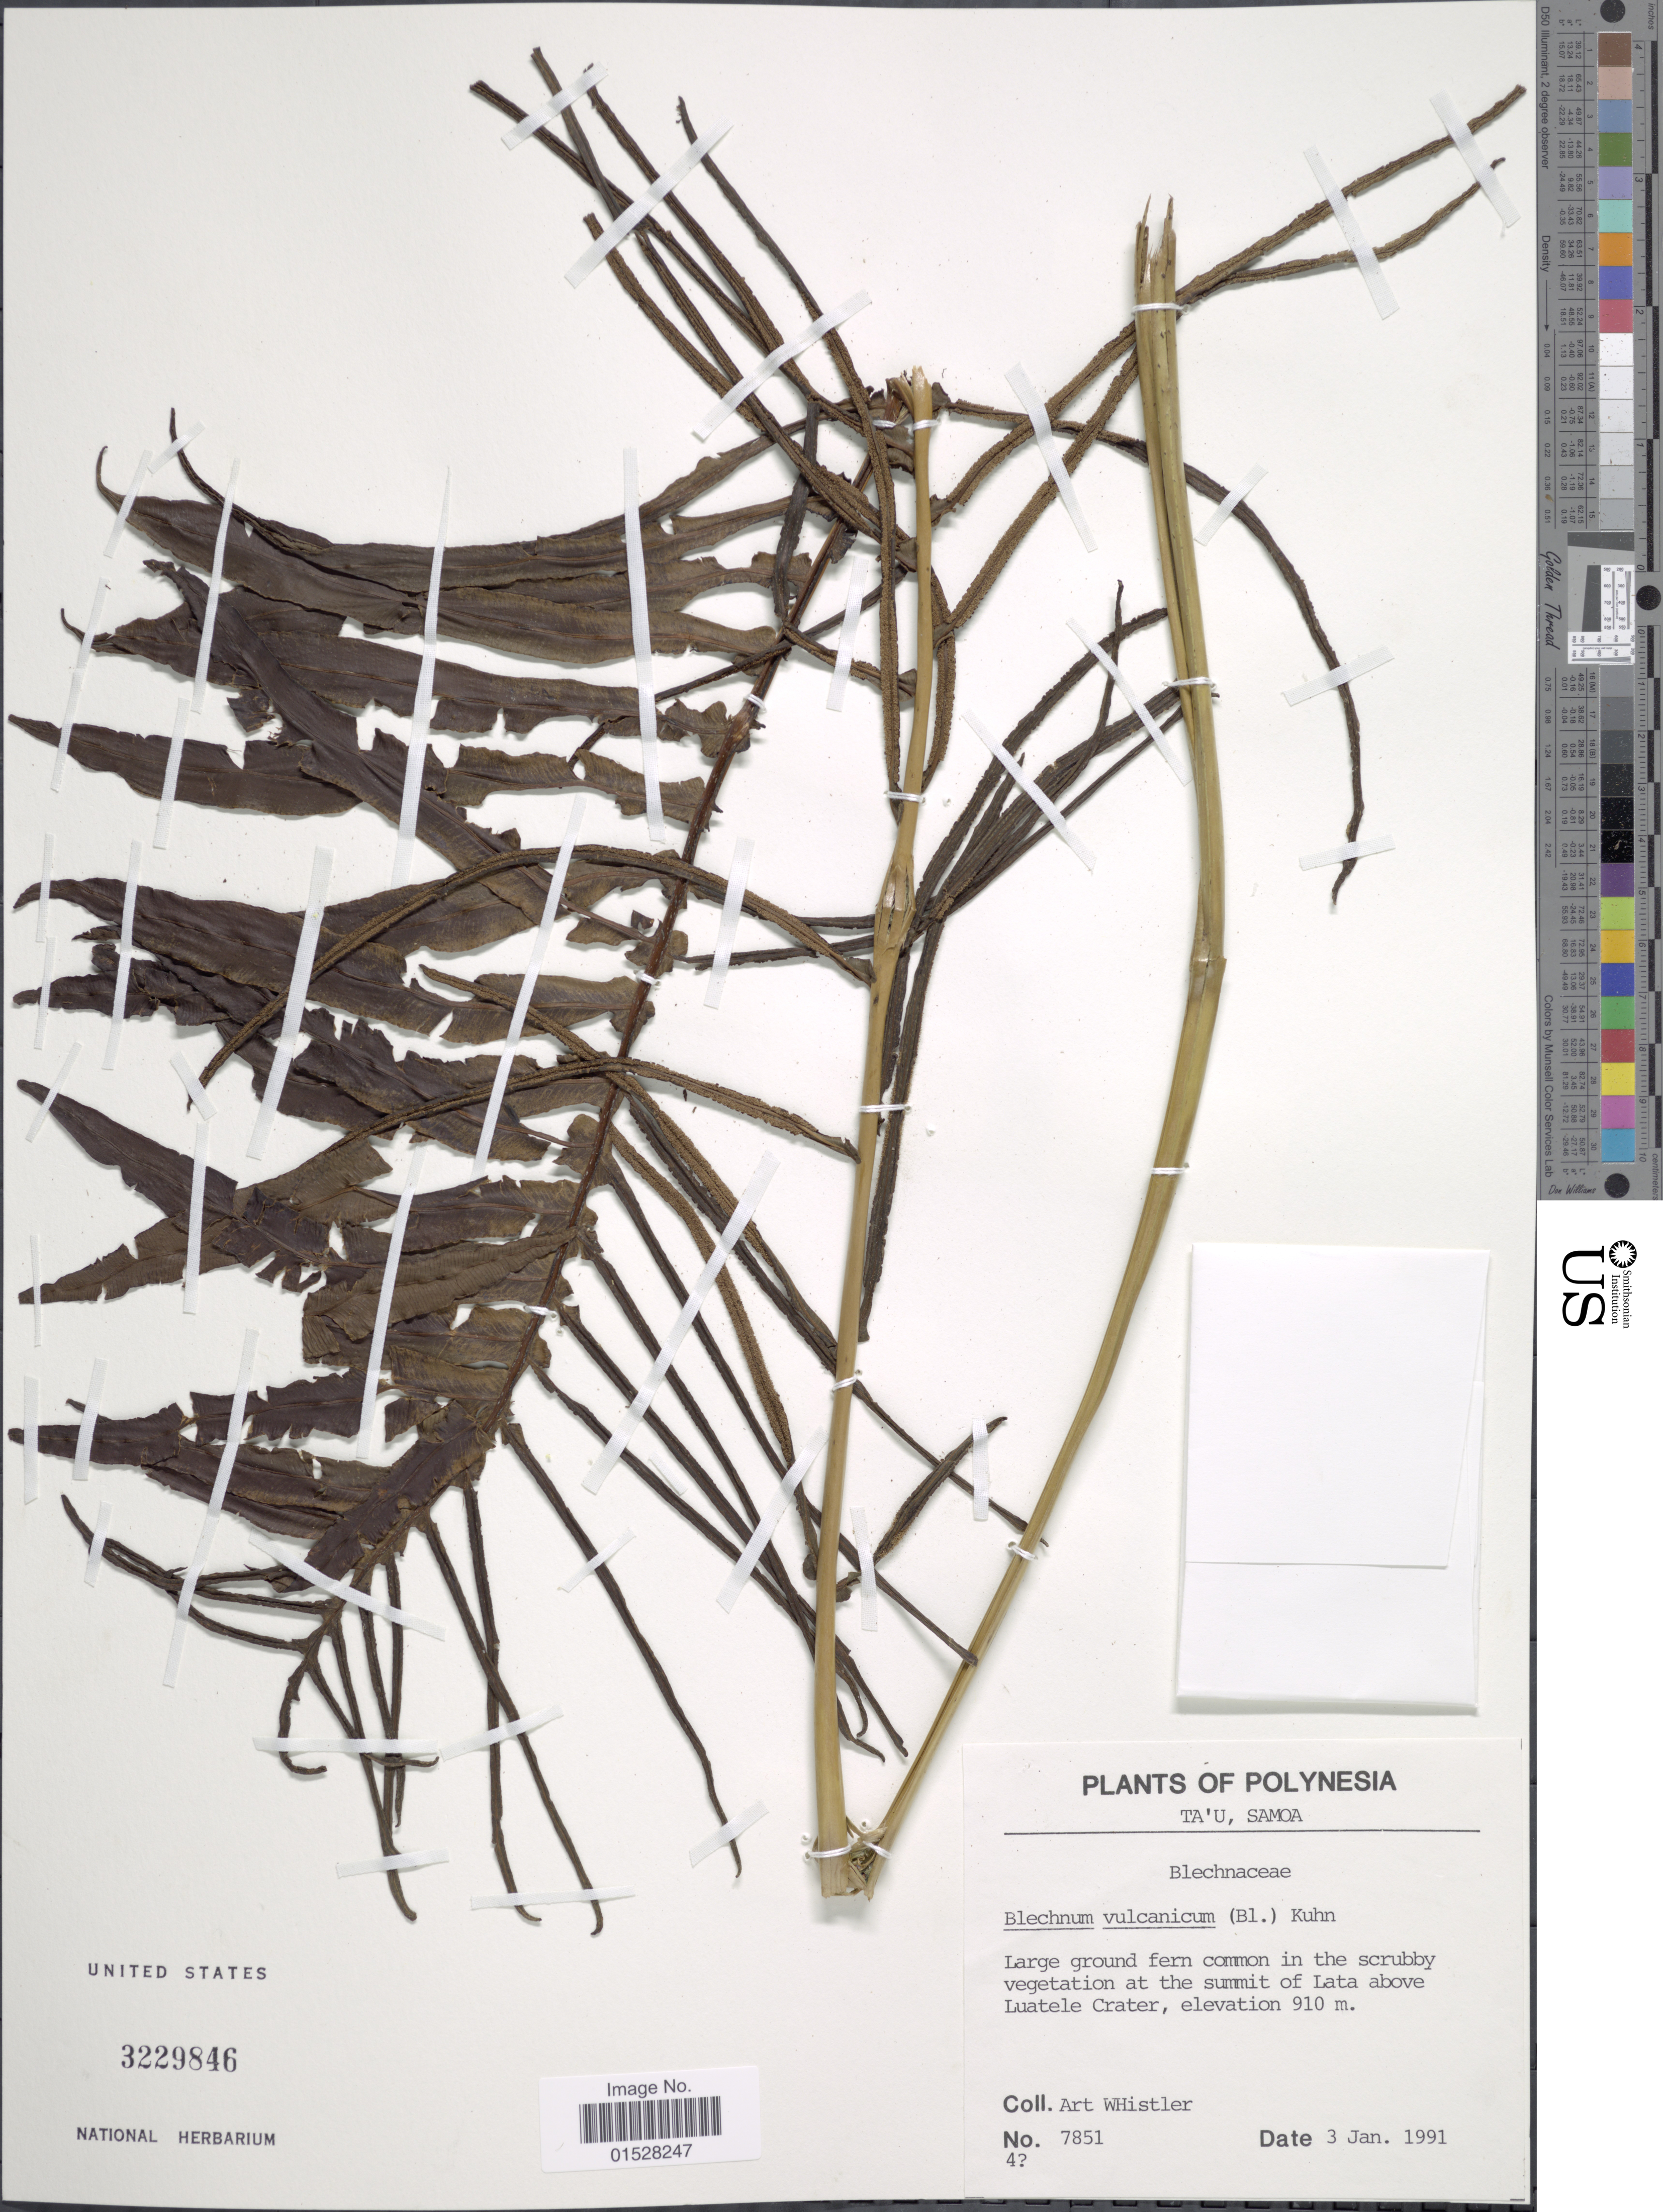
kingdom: Plantae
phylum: Tracheophyta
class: Polypodiopsida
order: Polypodiales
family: Blechnaceae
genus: Blechnum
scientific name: Blechnum vulcanicum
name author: (Blume) Kuhn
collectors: A. Whistler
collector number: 7851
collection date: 1991-01-03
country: American Samoa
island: Ta'u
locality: at the summit of Lata above Luatele Crater.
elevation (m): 910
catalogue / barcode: US 3229846